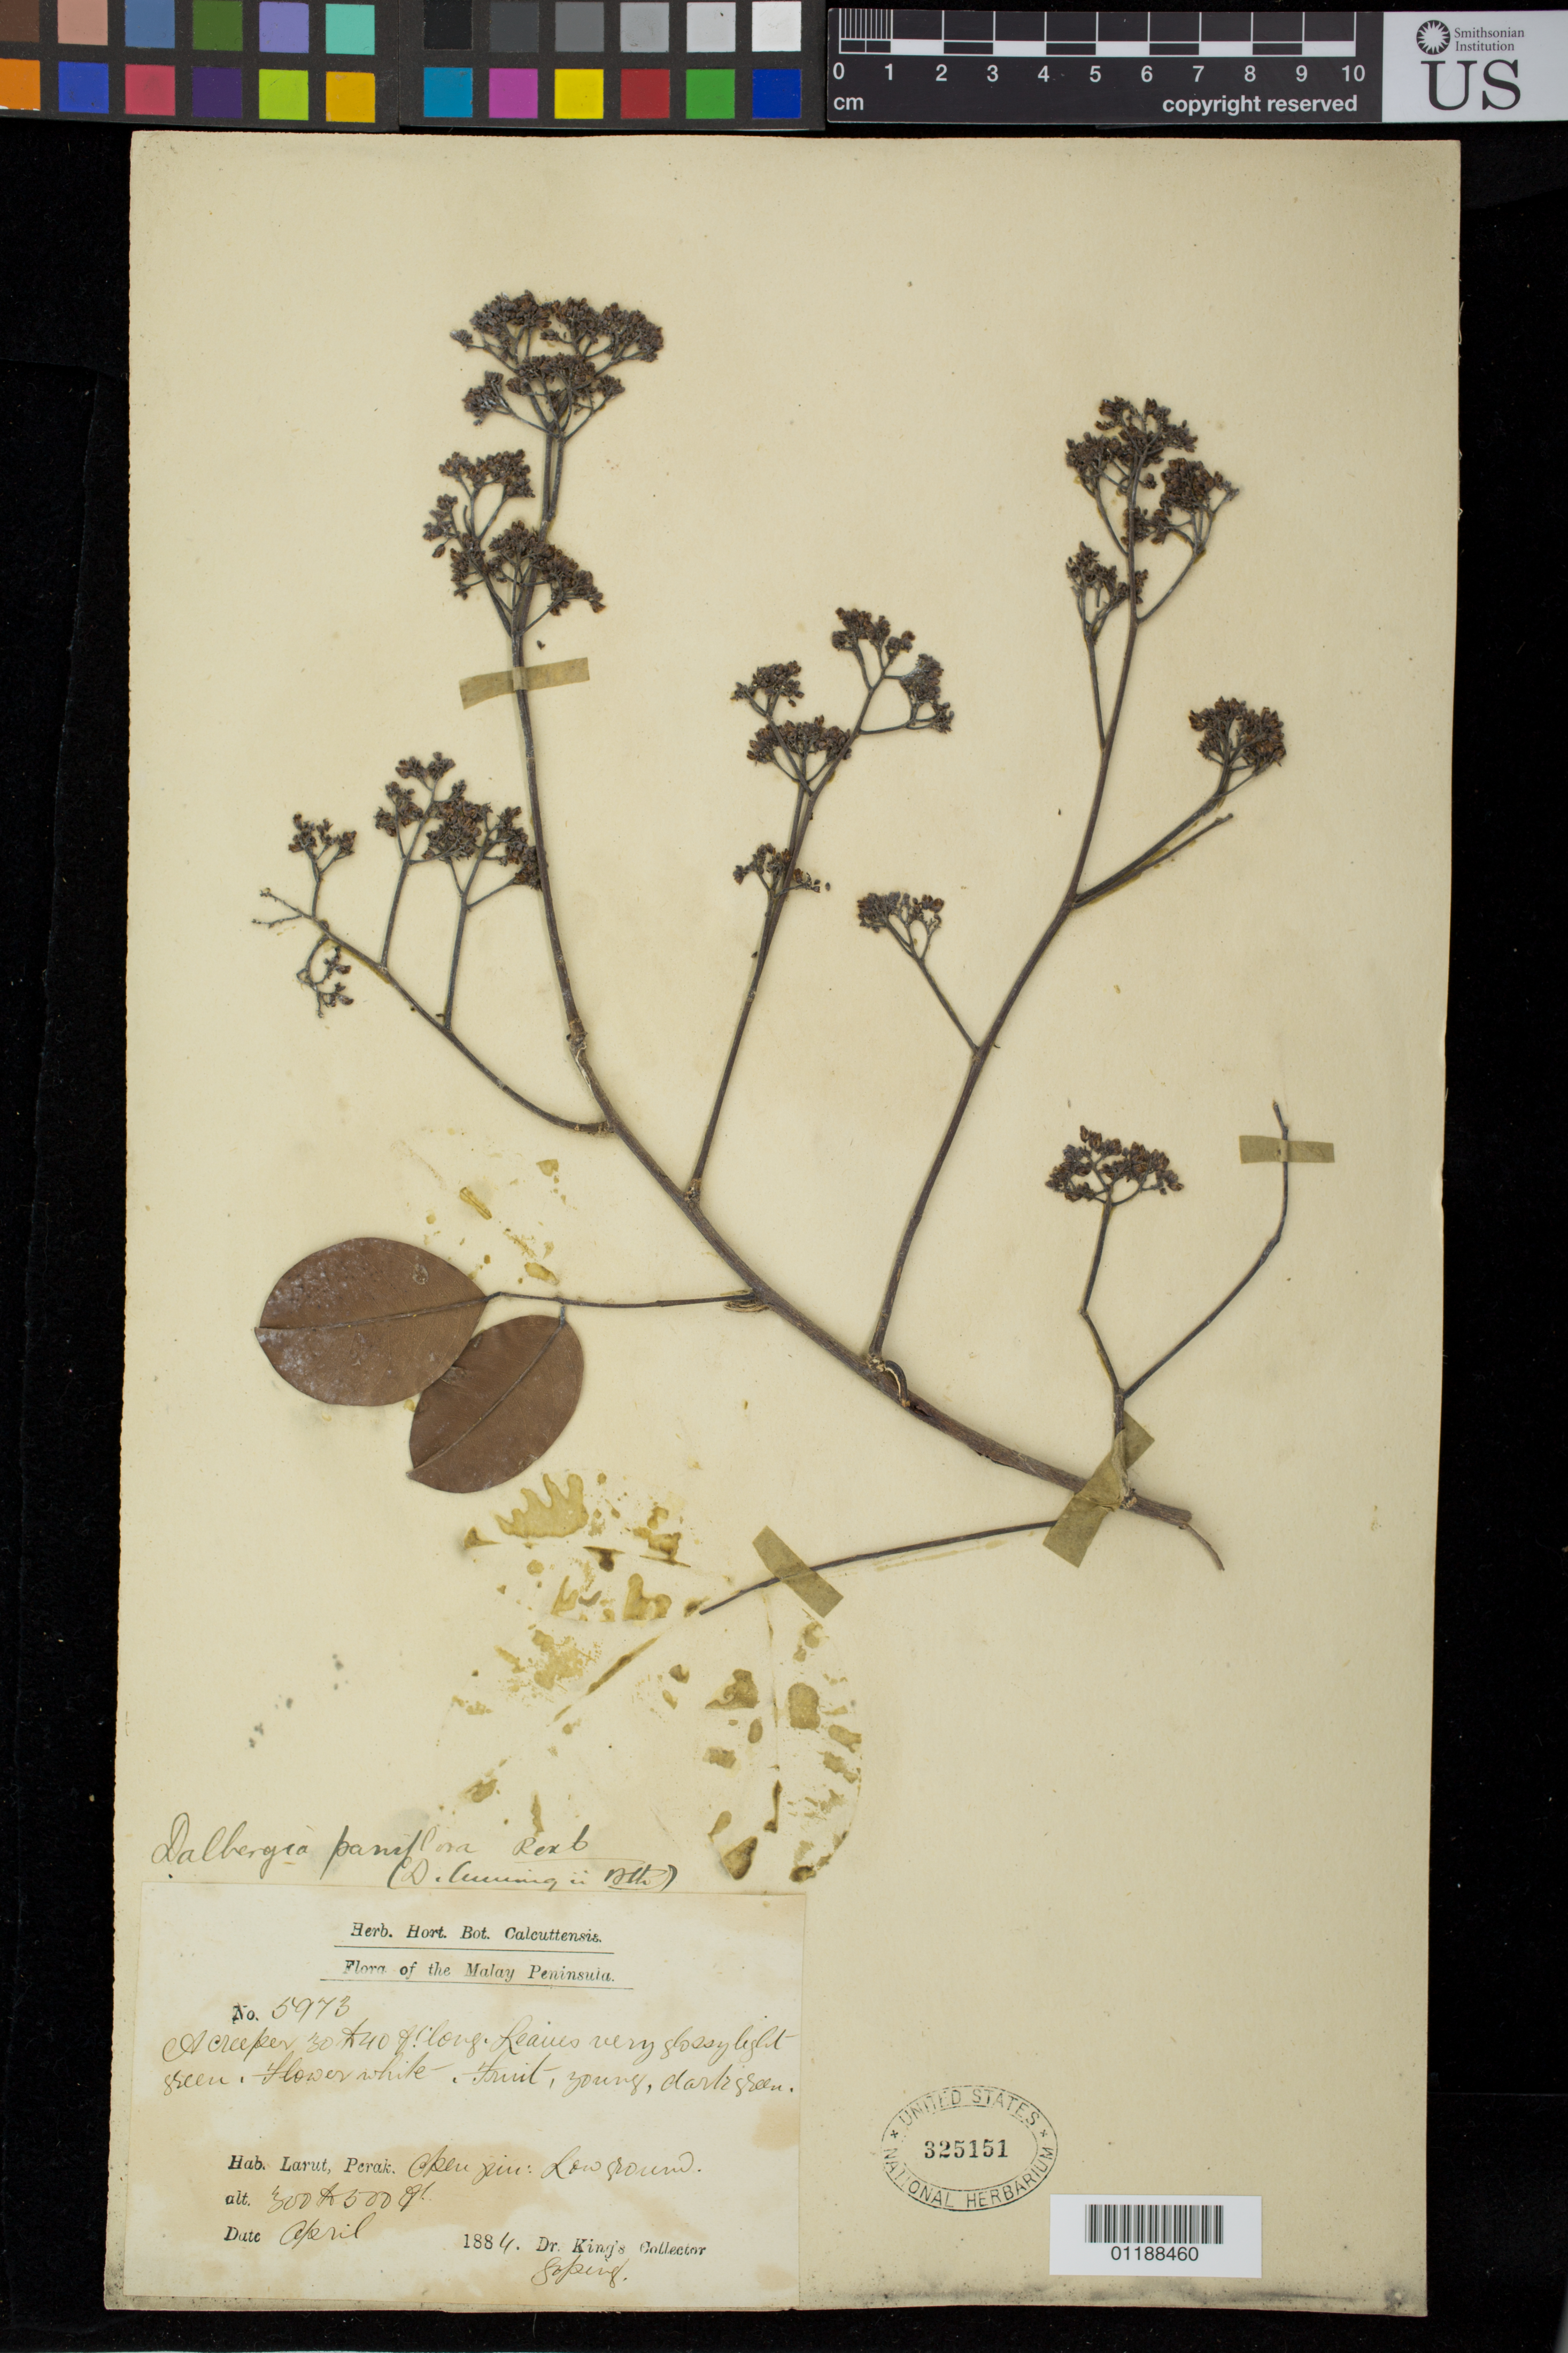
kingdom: Plantae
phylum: Tracheophyta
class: Magnoliopsida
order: Fabales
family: Fabaceae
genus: Dalbergia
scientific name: Dalbergia parviflora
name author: Roxb.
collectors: Dr. King's collector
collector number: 5973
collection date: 1884-04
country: Malaysia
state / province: Perak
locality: Larut.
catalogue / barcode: US 325151